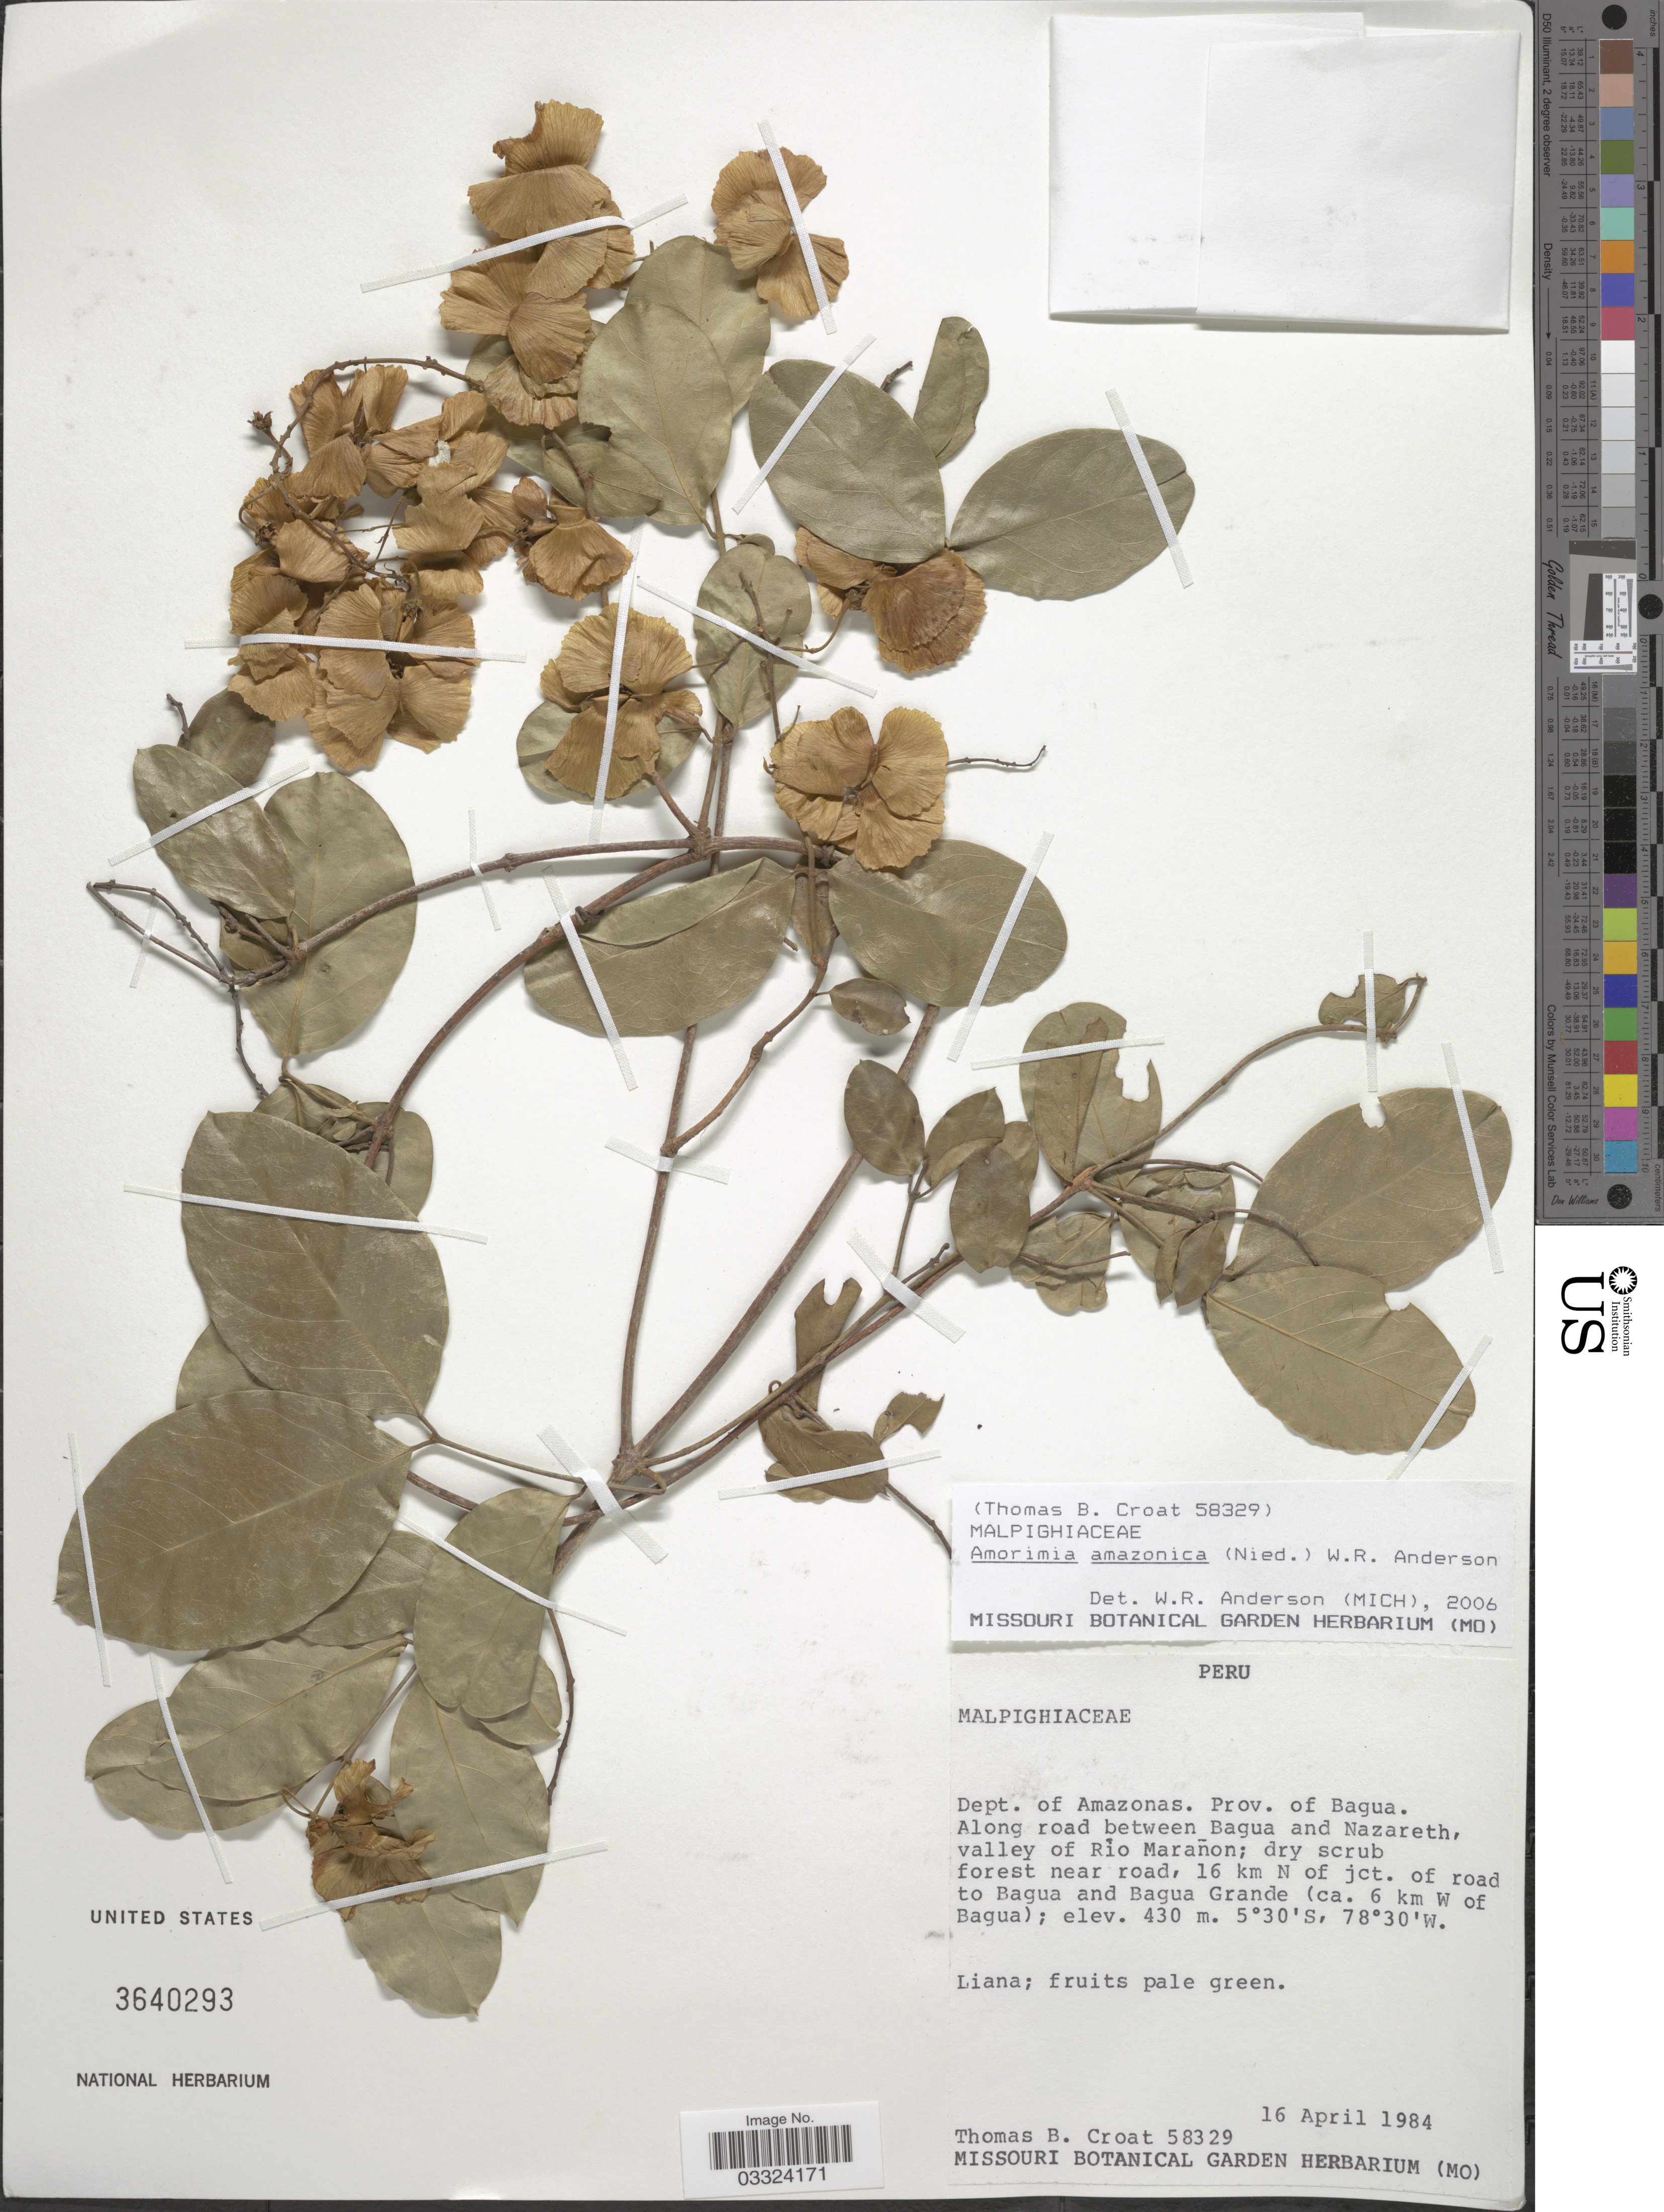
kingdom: Plantae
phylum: Tracheophyta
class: Magnoliopsida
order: Malpighiales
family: Malpighiaceae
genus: Amorimia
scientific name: Amorimia amazonica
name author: (Nied.) W.R. Anderson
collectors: T. B. Croat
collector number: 58329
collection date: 1984-04-16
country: Peru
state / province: Amazonas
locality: Dept. of Amazonas. Prov. of Bagua. Along road between Bagua and Nazareth, valley of Rio Marañon; dry scrub forest near road, 16 km N of jct. of road to Bagua and Bagua Grande (ca. 6 km W of Bagua).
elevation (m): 430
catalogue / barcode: US 3640293